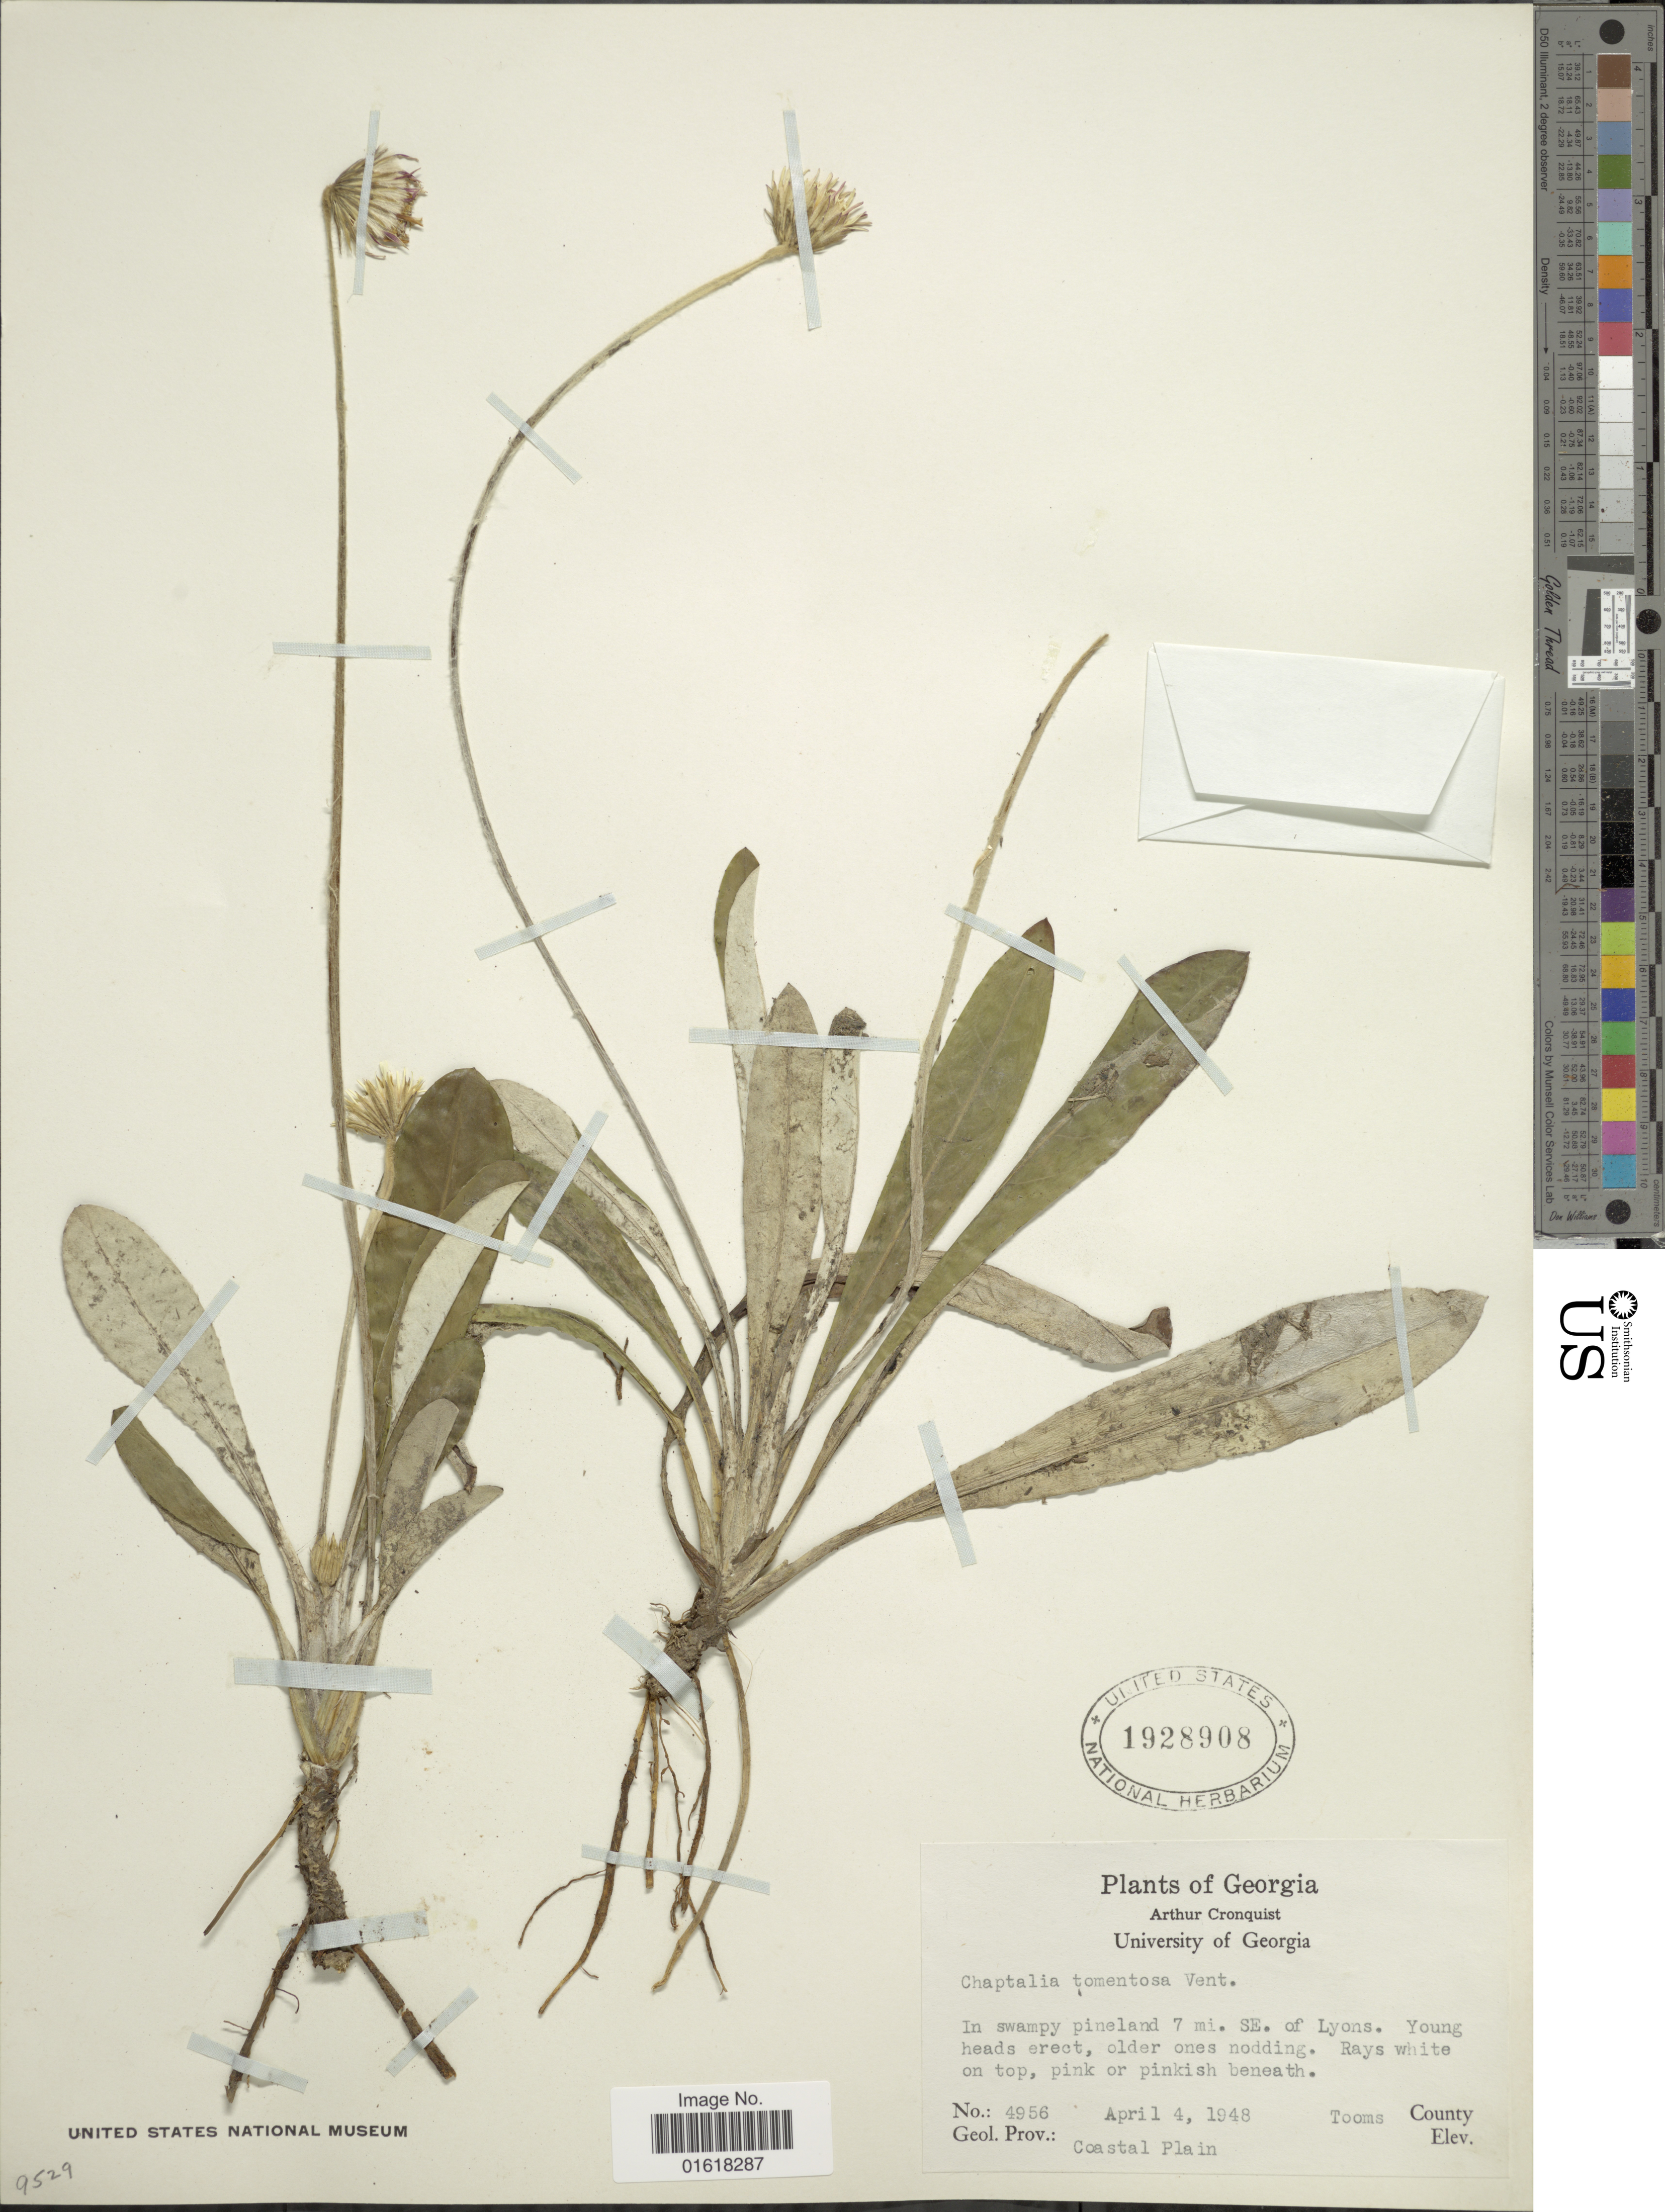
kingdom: Plantae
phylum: Tracheophyta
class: Magnoliopsida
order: Asterales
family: Asteraceae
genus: Chaptalia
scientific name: Chaptalia tomentosa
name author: Vent.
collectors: A. J. Cronquist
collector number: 4956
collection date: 1948-04-04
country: United States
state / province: Georgia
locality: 7 mi. SE. of Lyons. Tooms County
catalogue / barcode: US 1928908